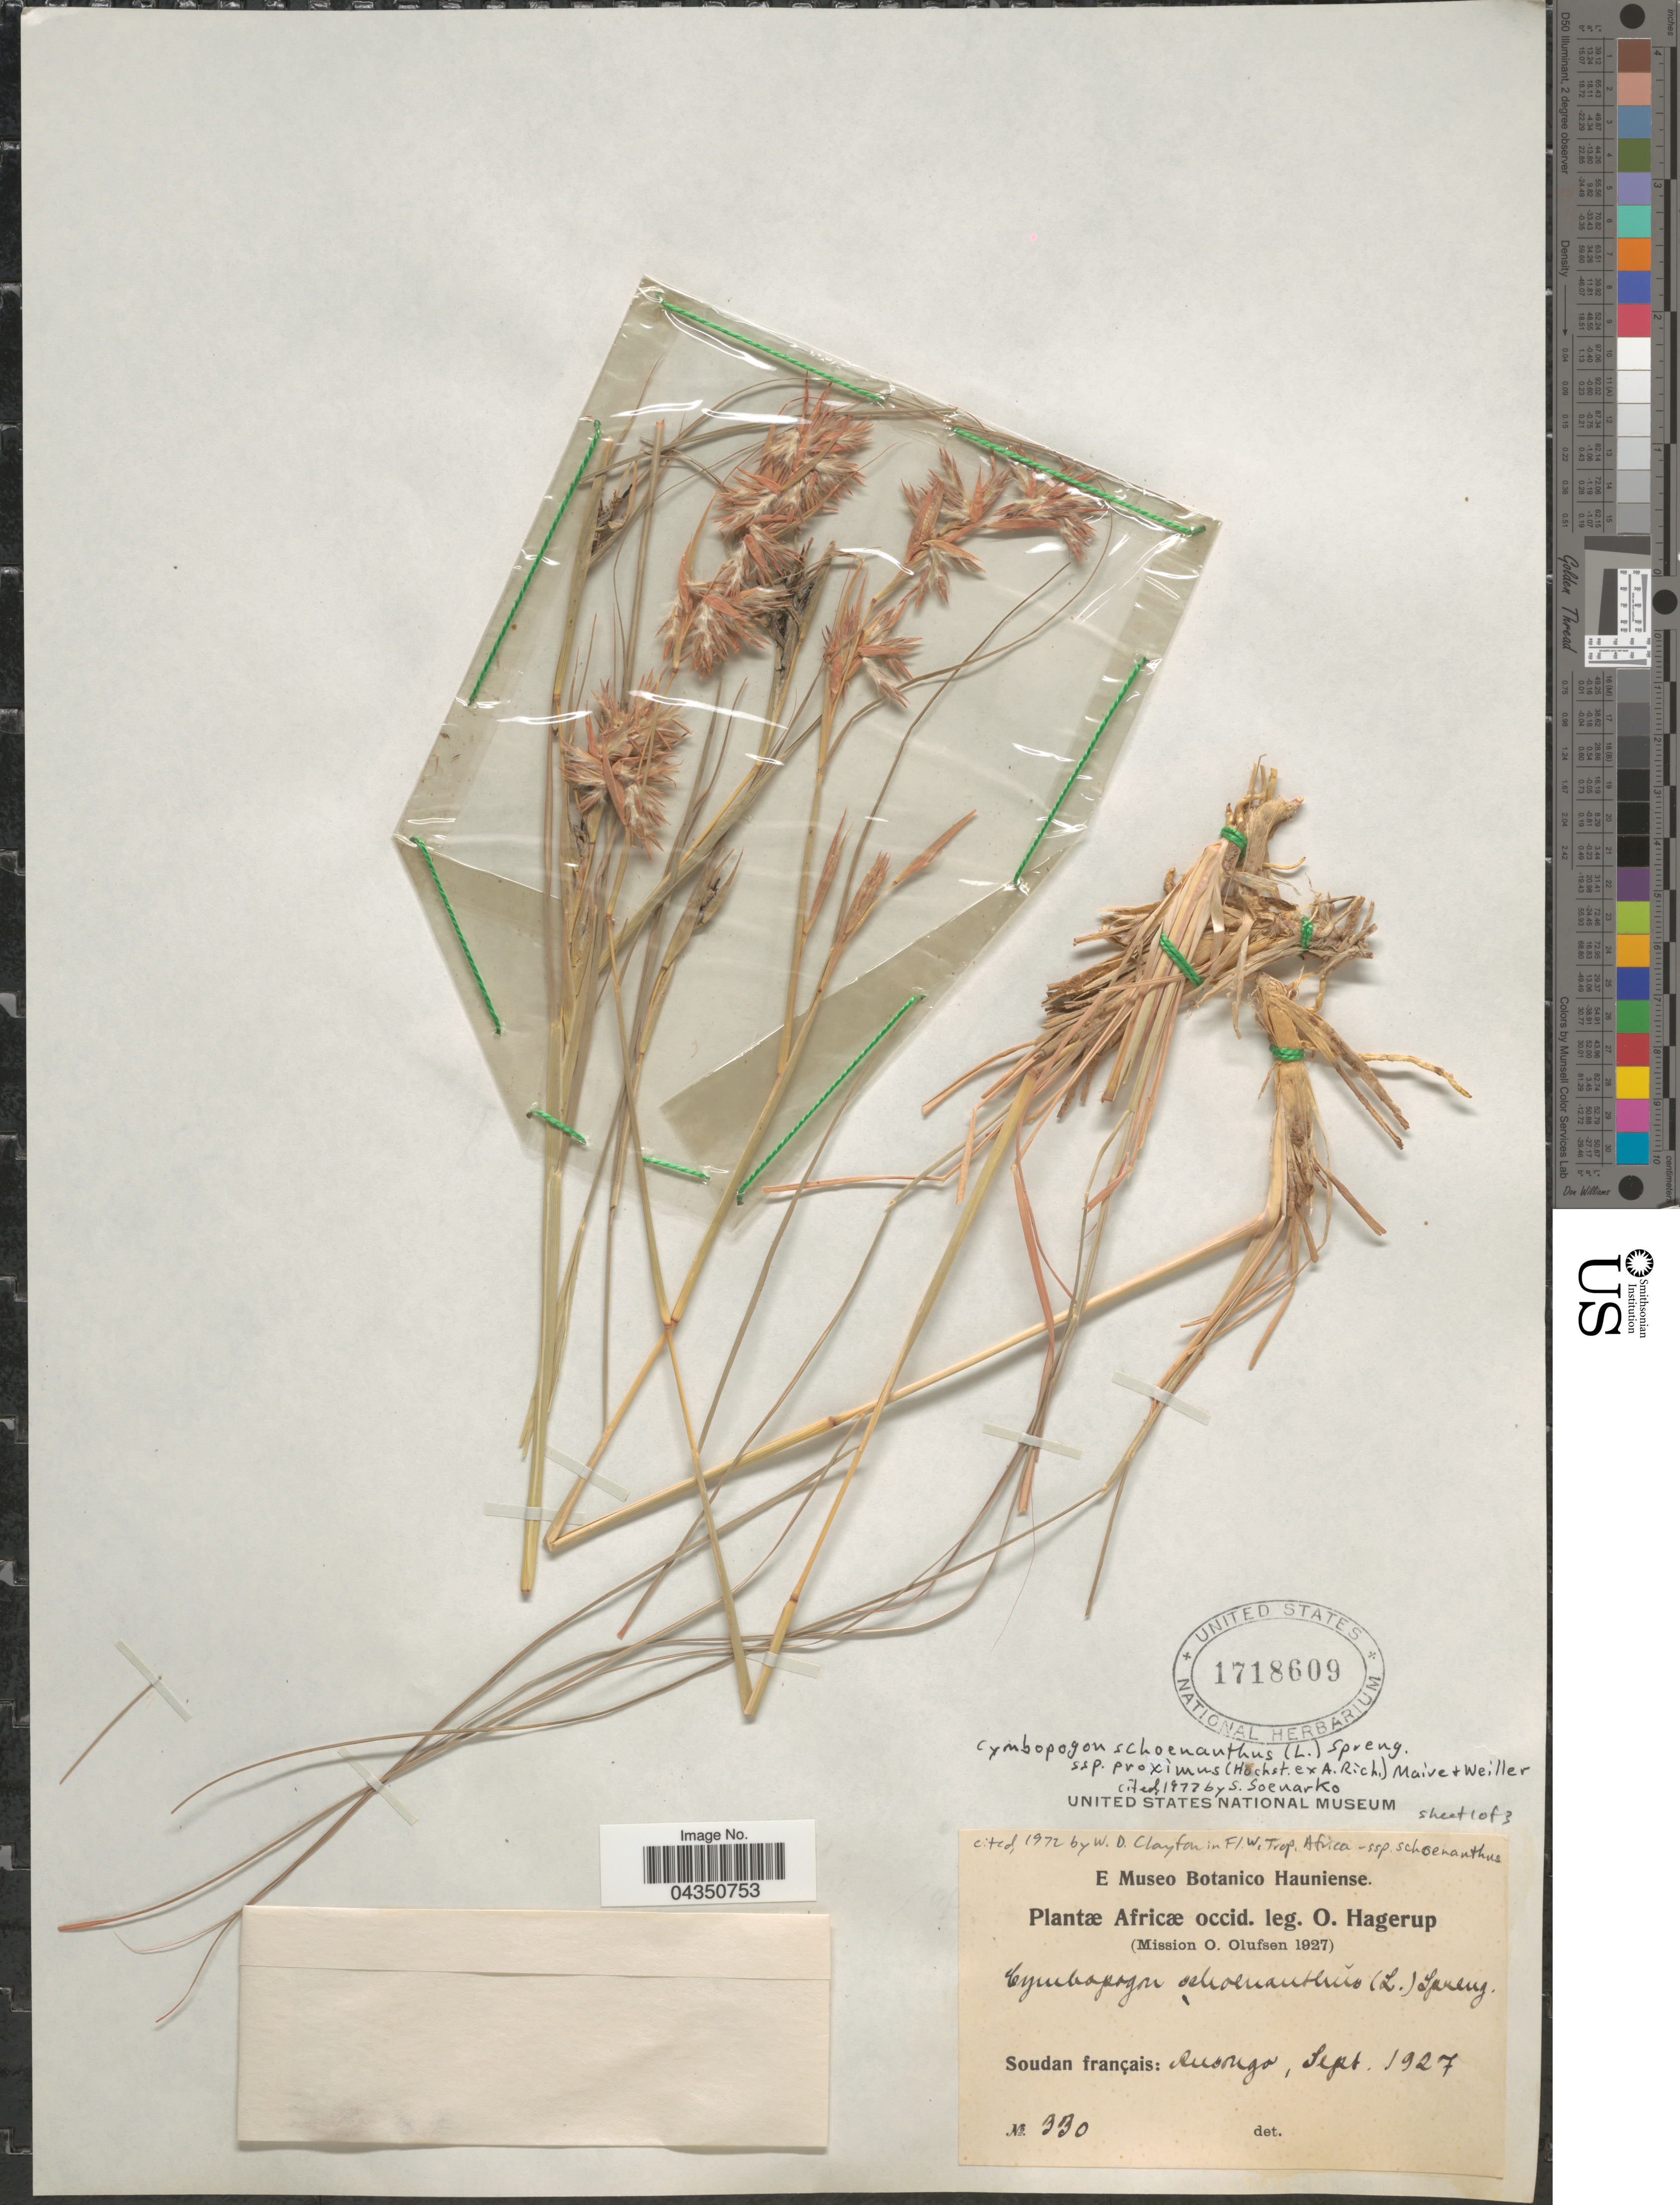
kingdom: Plantae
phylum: Tracheophyta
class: Liliopsida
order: Poales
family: Poaceae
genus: Cymbopogon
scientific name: Cymbopogon schoenanthus subsp. proximus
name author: (Hochst. ex A. Rich.) Maire & Weiller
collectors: O. Hagerup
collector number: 330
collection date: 1927-09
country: Mali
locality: Africæ occid. (Mission O. Olufsen 1927). Soudan français: [illegible text].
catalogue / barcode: US 1718609